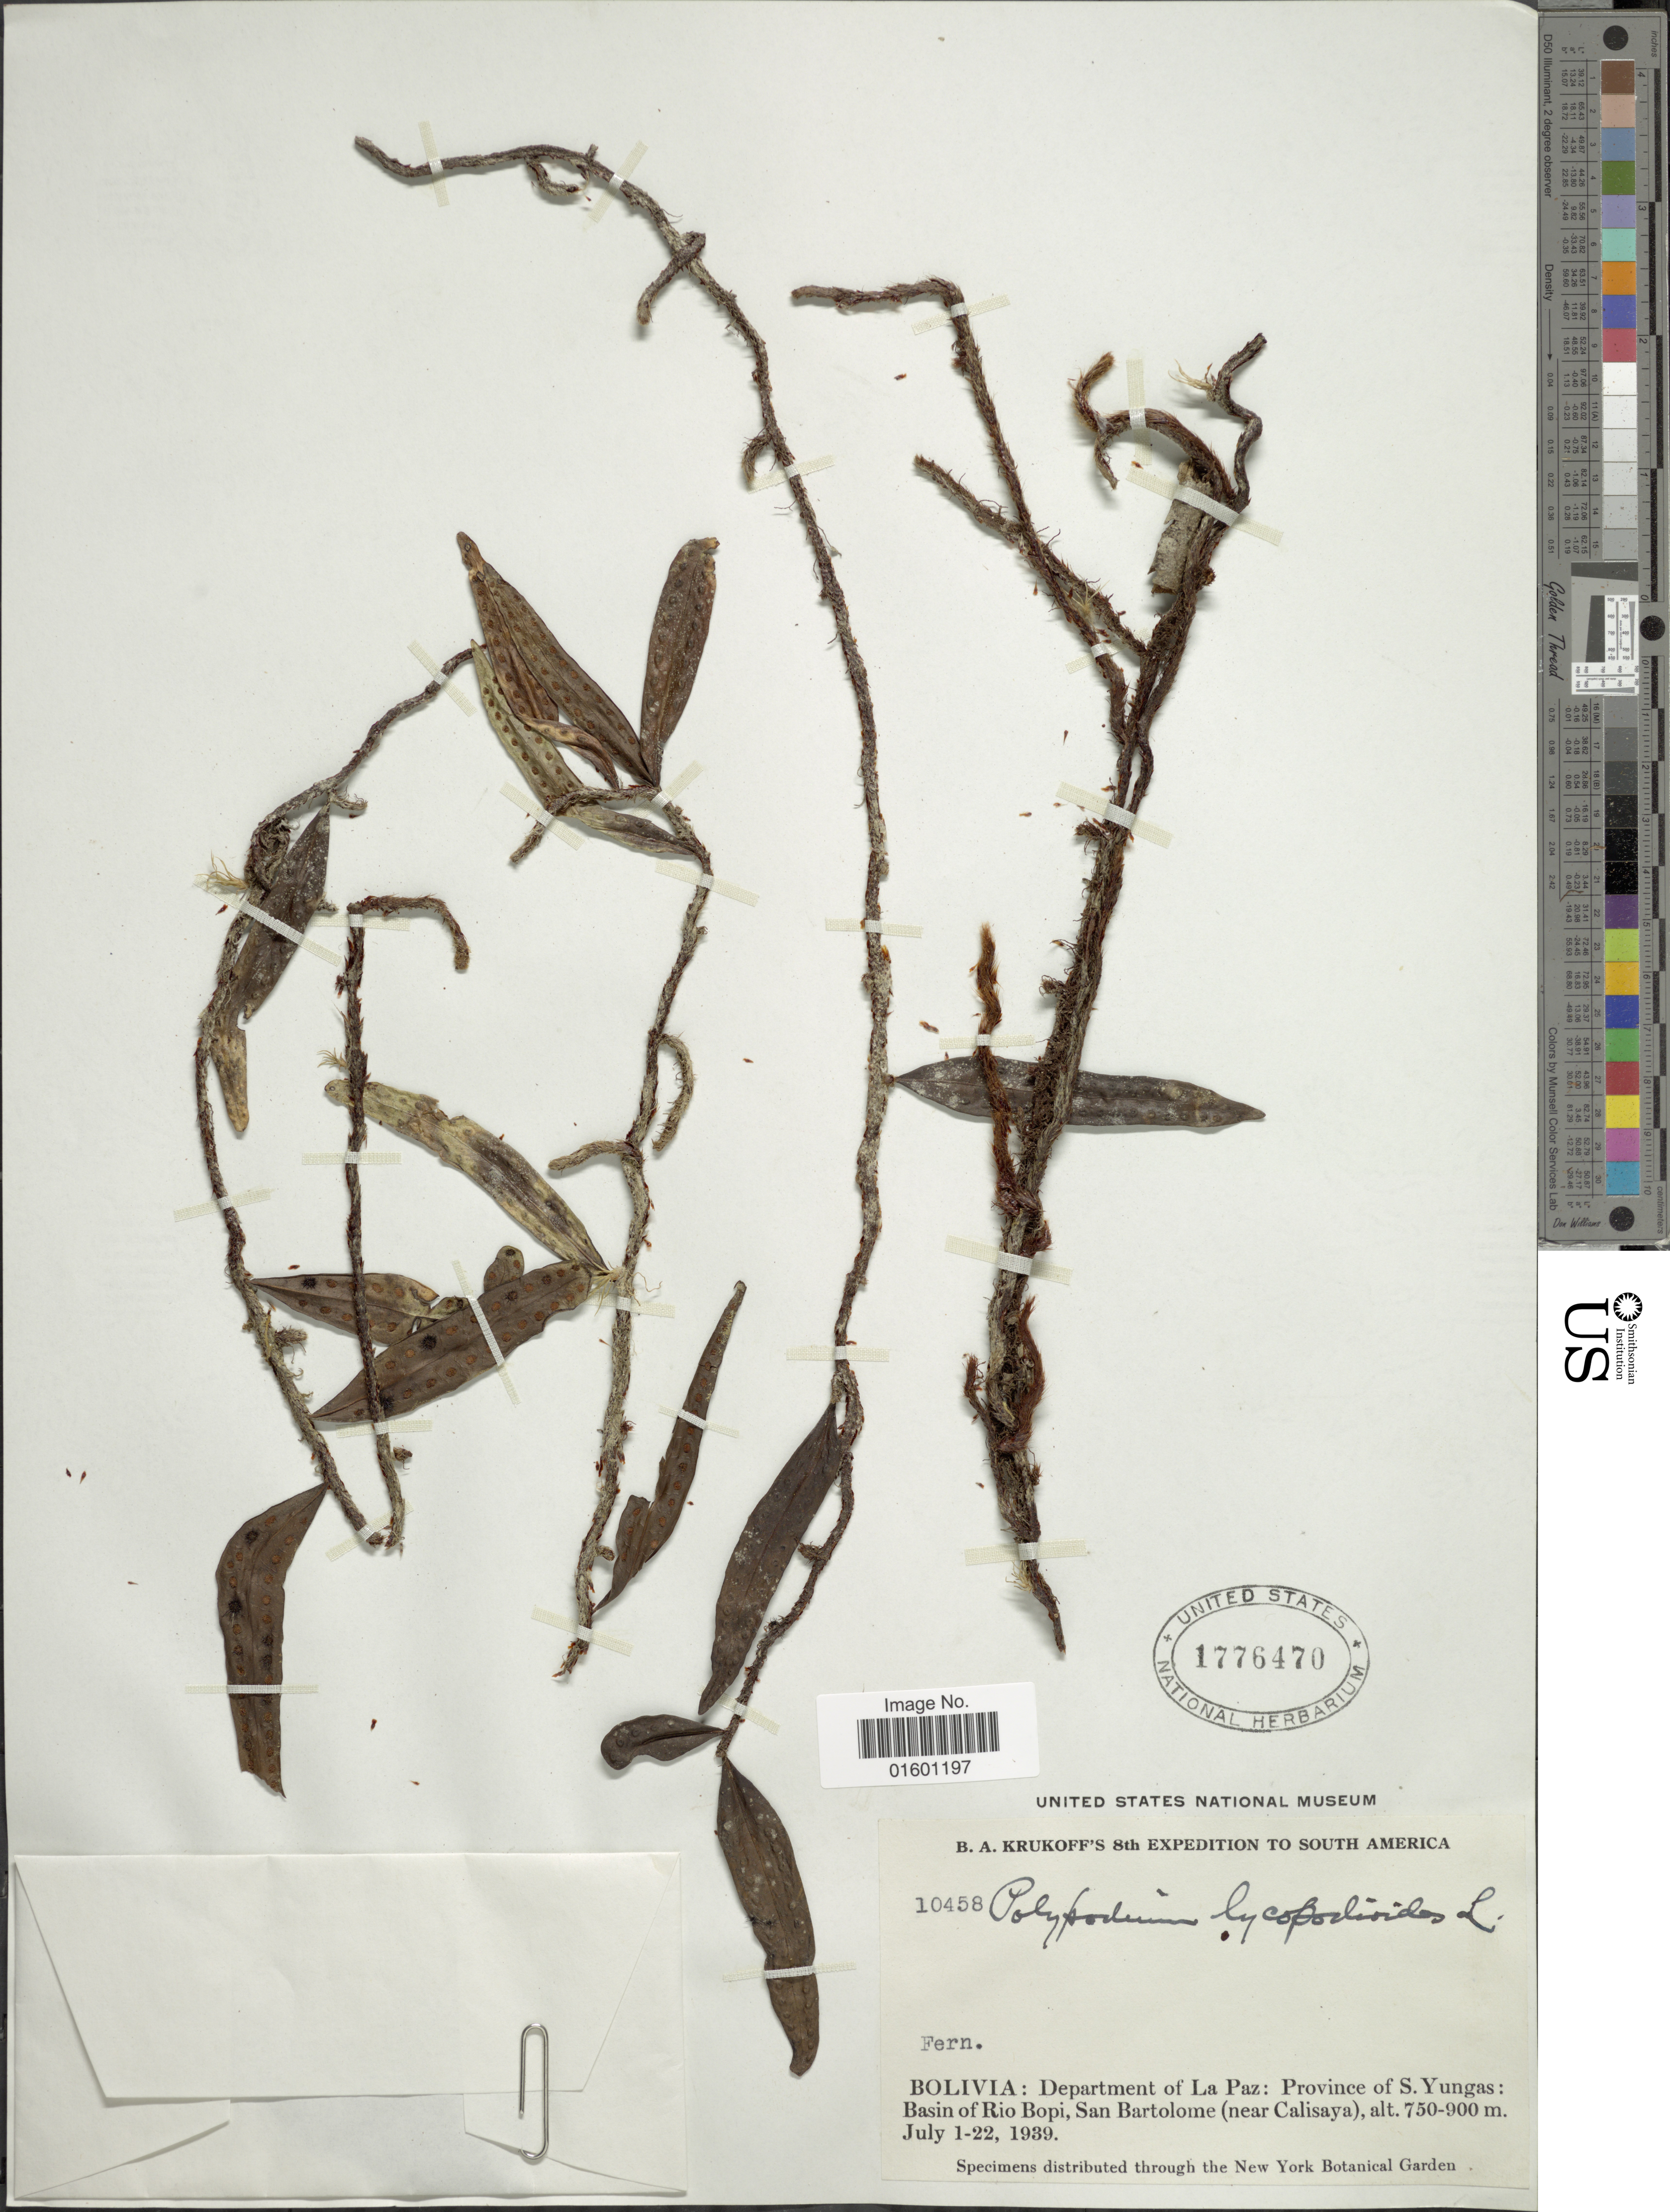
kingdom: Plantae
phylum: Tracheophyta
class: Polypodiopsida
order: Polypodiales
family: Polypodiaceae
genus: Microgramma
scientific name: Microgramma lycopodioides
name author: (L.) Copel.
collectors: B. A. Krukoff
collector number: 10458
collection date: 1939-07-01/1939-07-22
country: Bolivia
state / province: La Paz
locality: Province of S. Yungas: Basin of Rio Bopi, San Bartolome (near Calisaya)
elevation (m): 750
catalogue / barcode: US 1776470